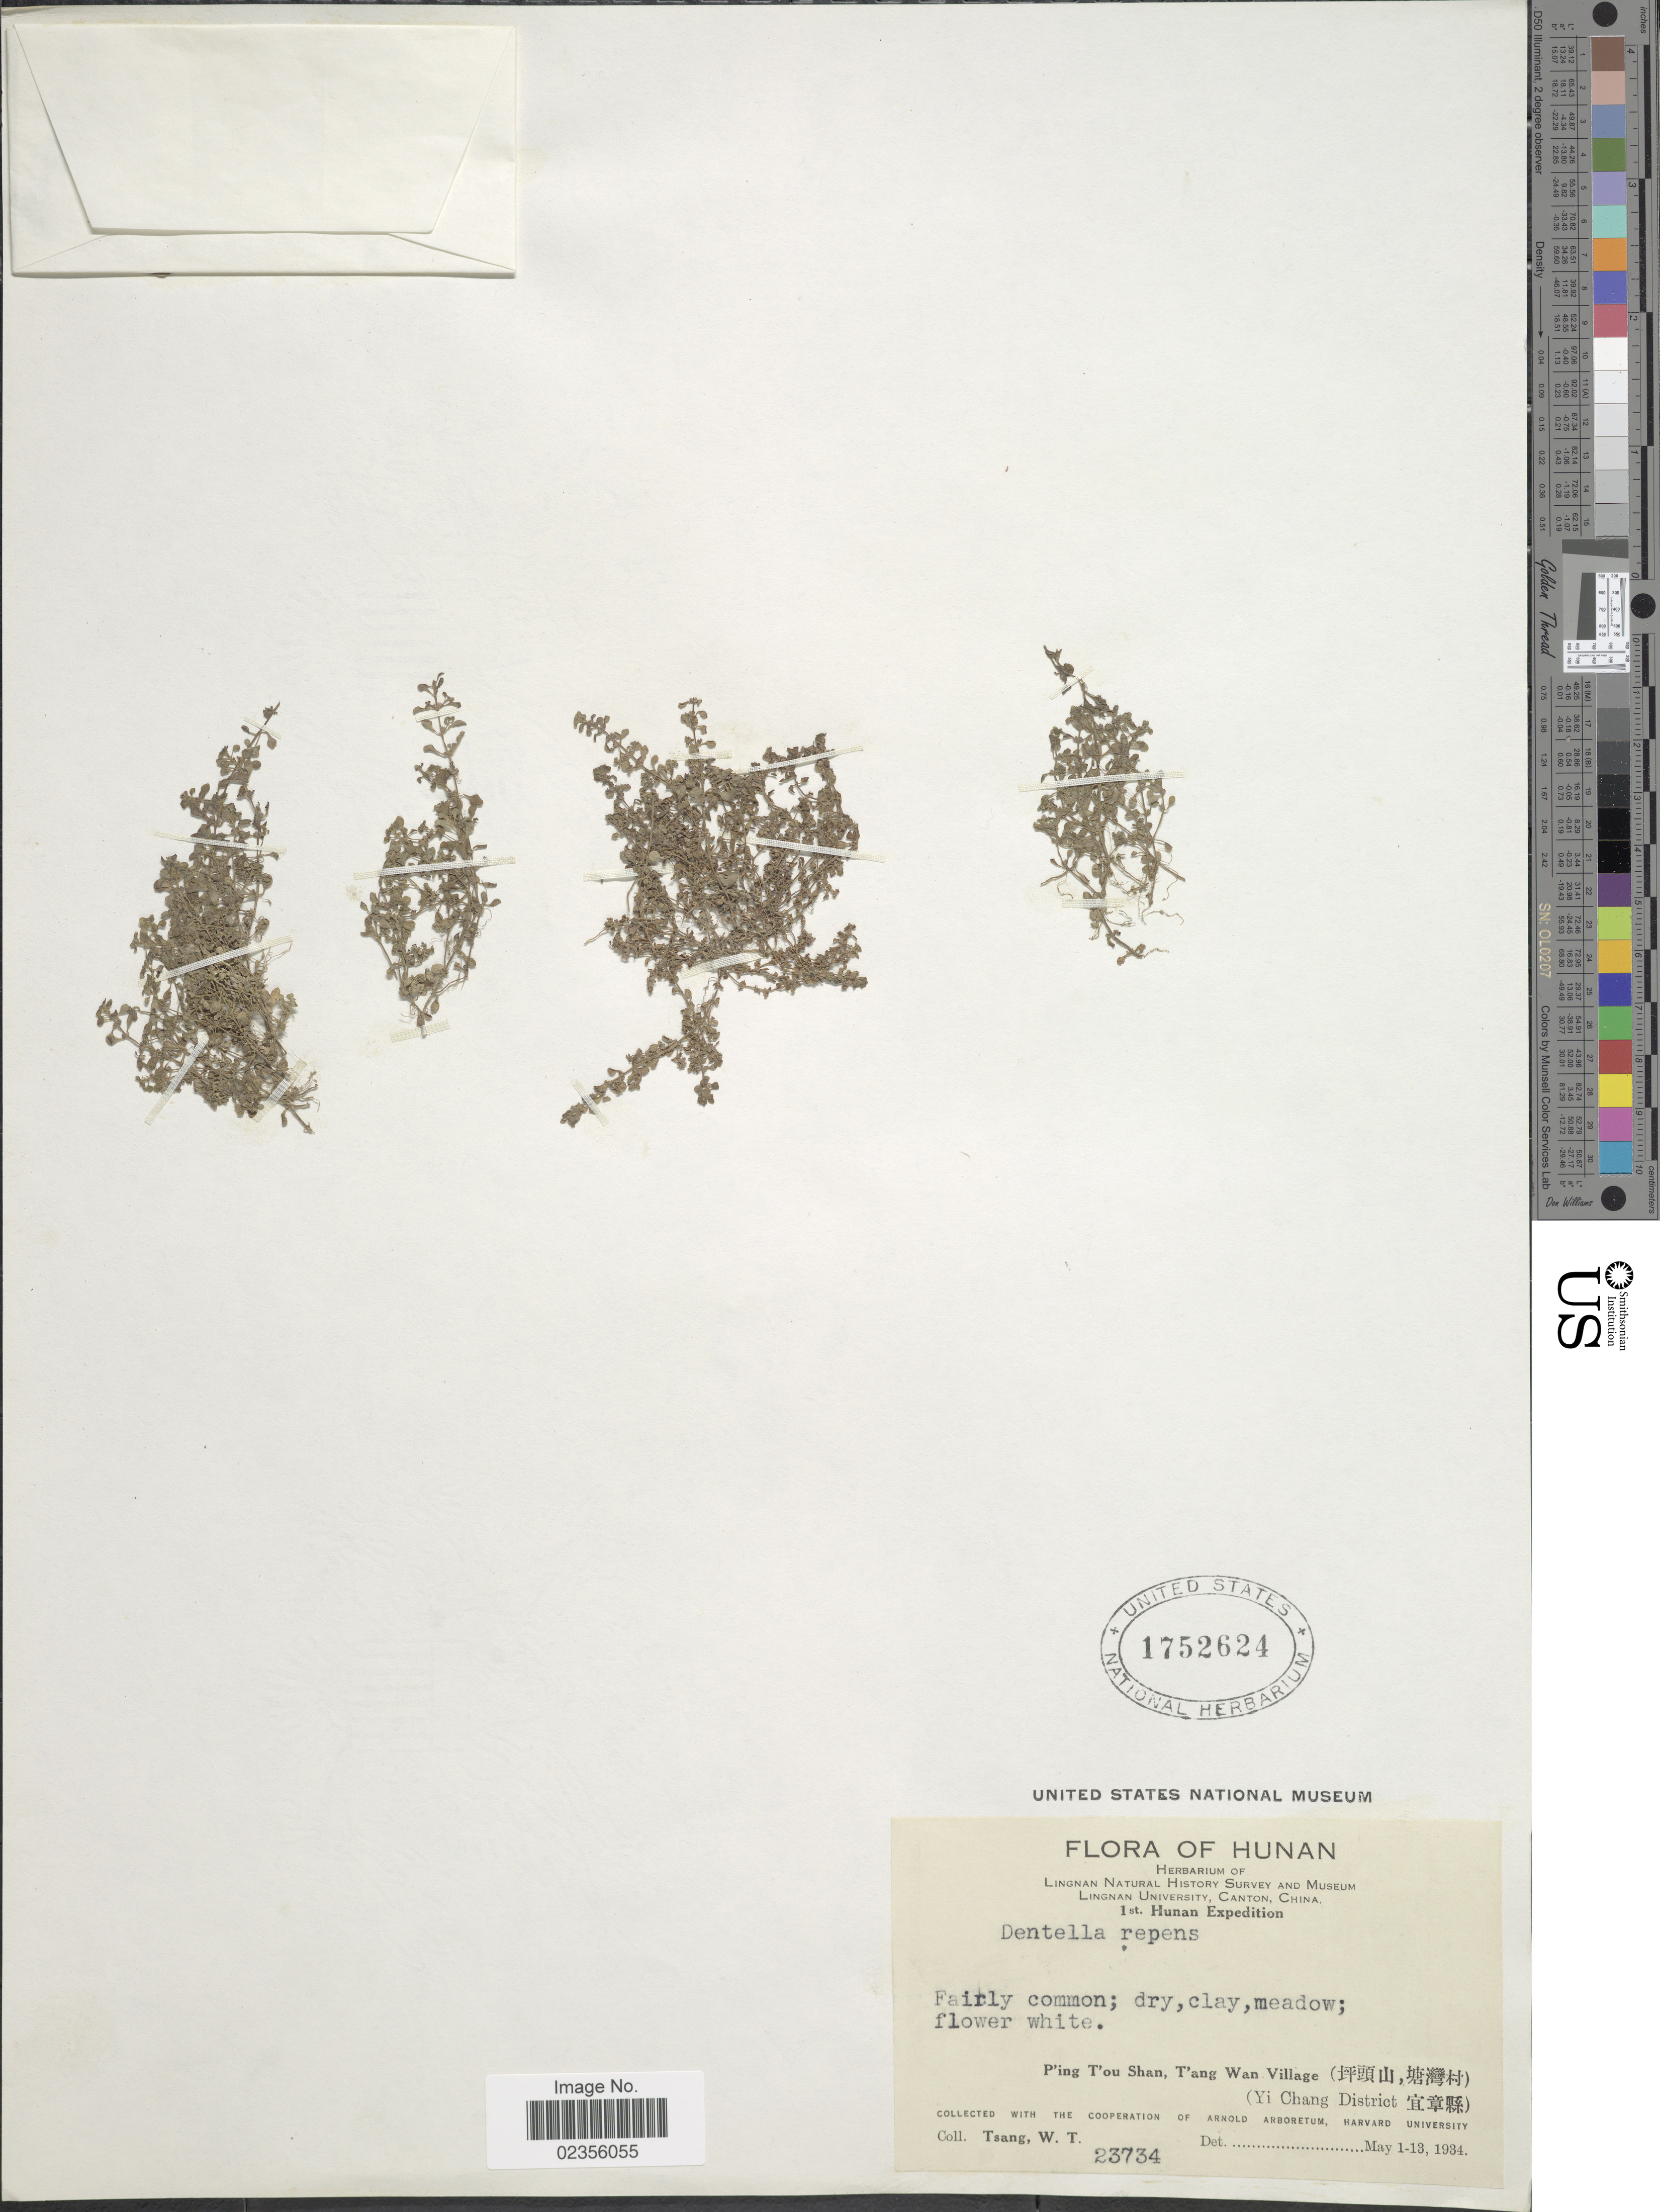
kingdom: Plantae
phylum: Tracheophyta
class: Magnoliopsida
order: Gentianales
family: Rubiaceae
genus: Dentella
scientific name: Dentella repens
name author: J.R. Forst. & G. Forst.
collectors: W. T. Tsang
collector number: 23734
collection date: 1934-05-01/1934-05-13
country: China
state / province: Hunan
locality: P'ing T'ou Shan, T'ang Wan Village. (Yi Chang District)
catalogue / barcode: US 1752624